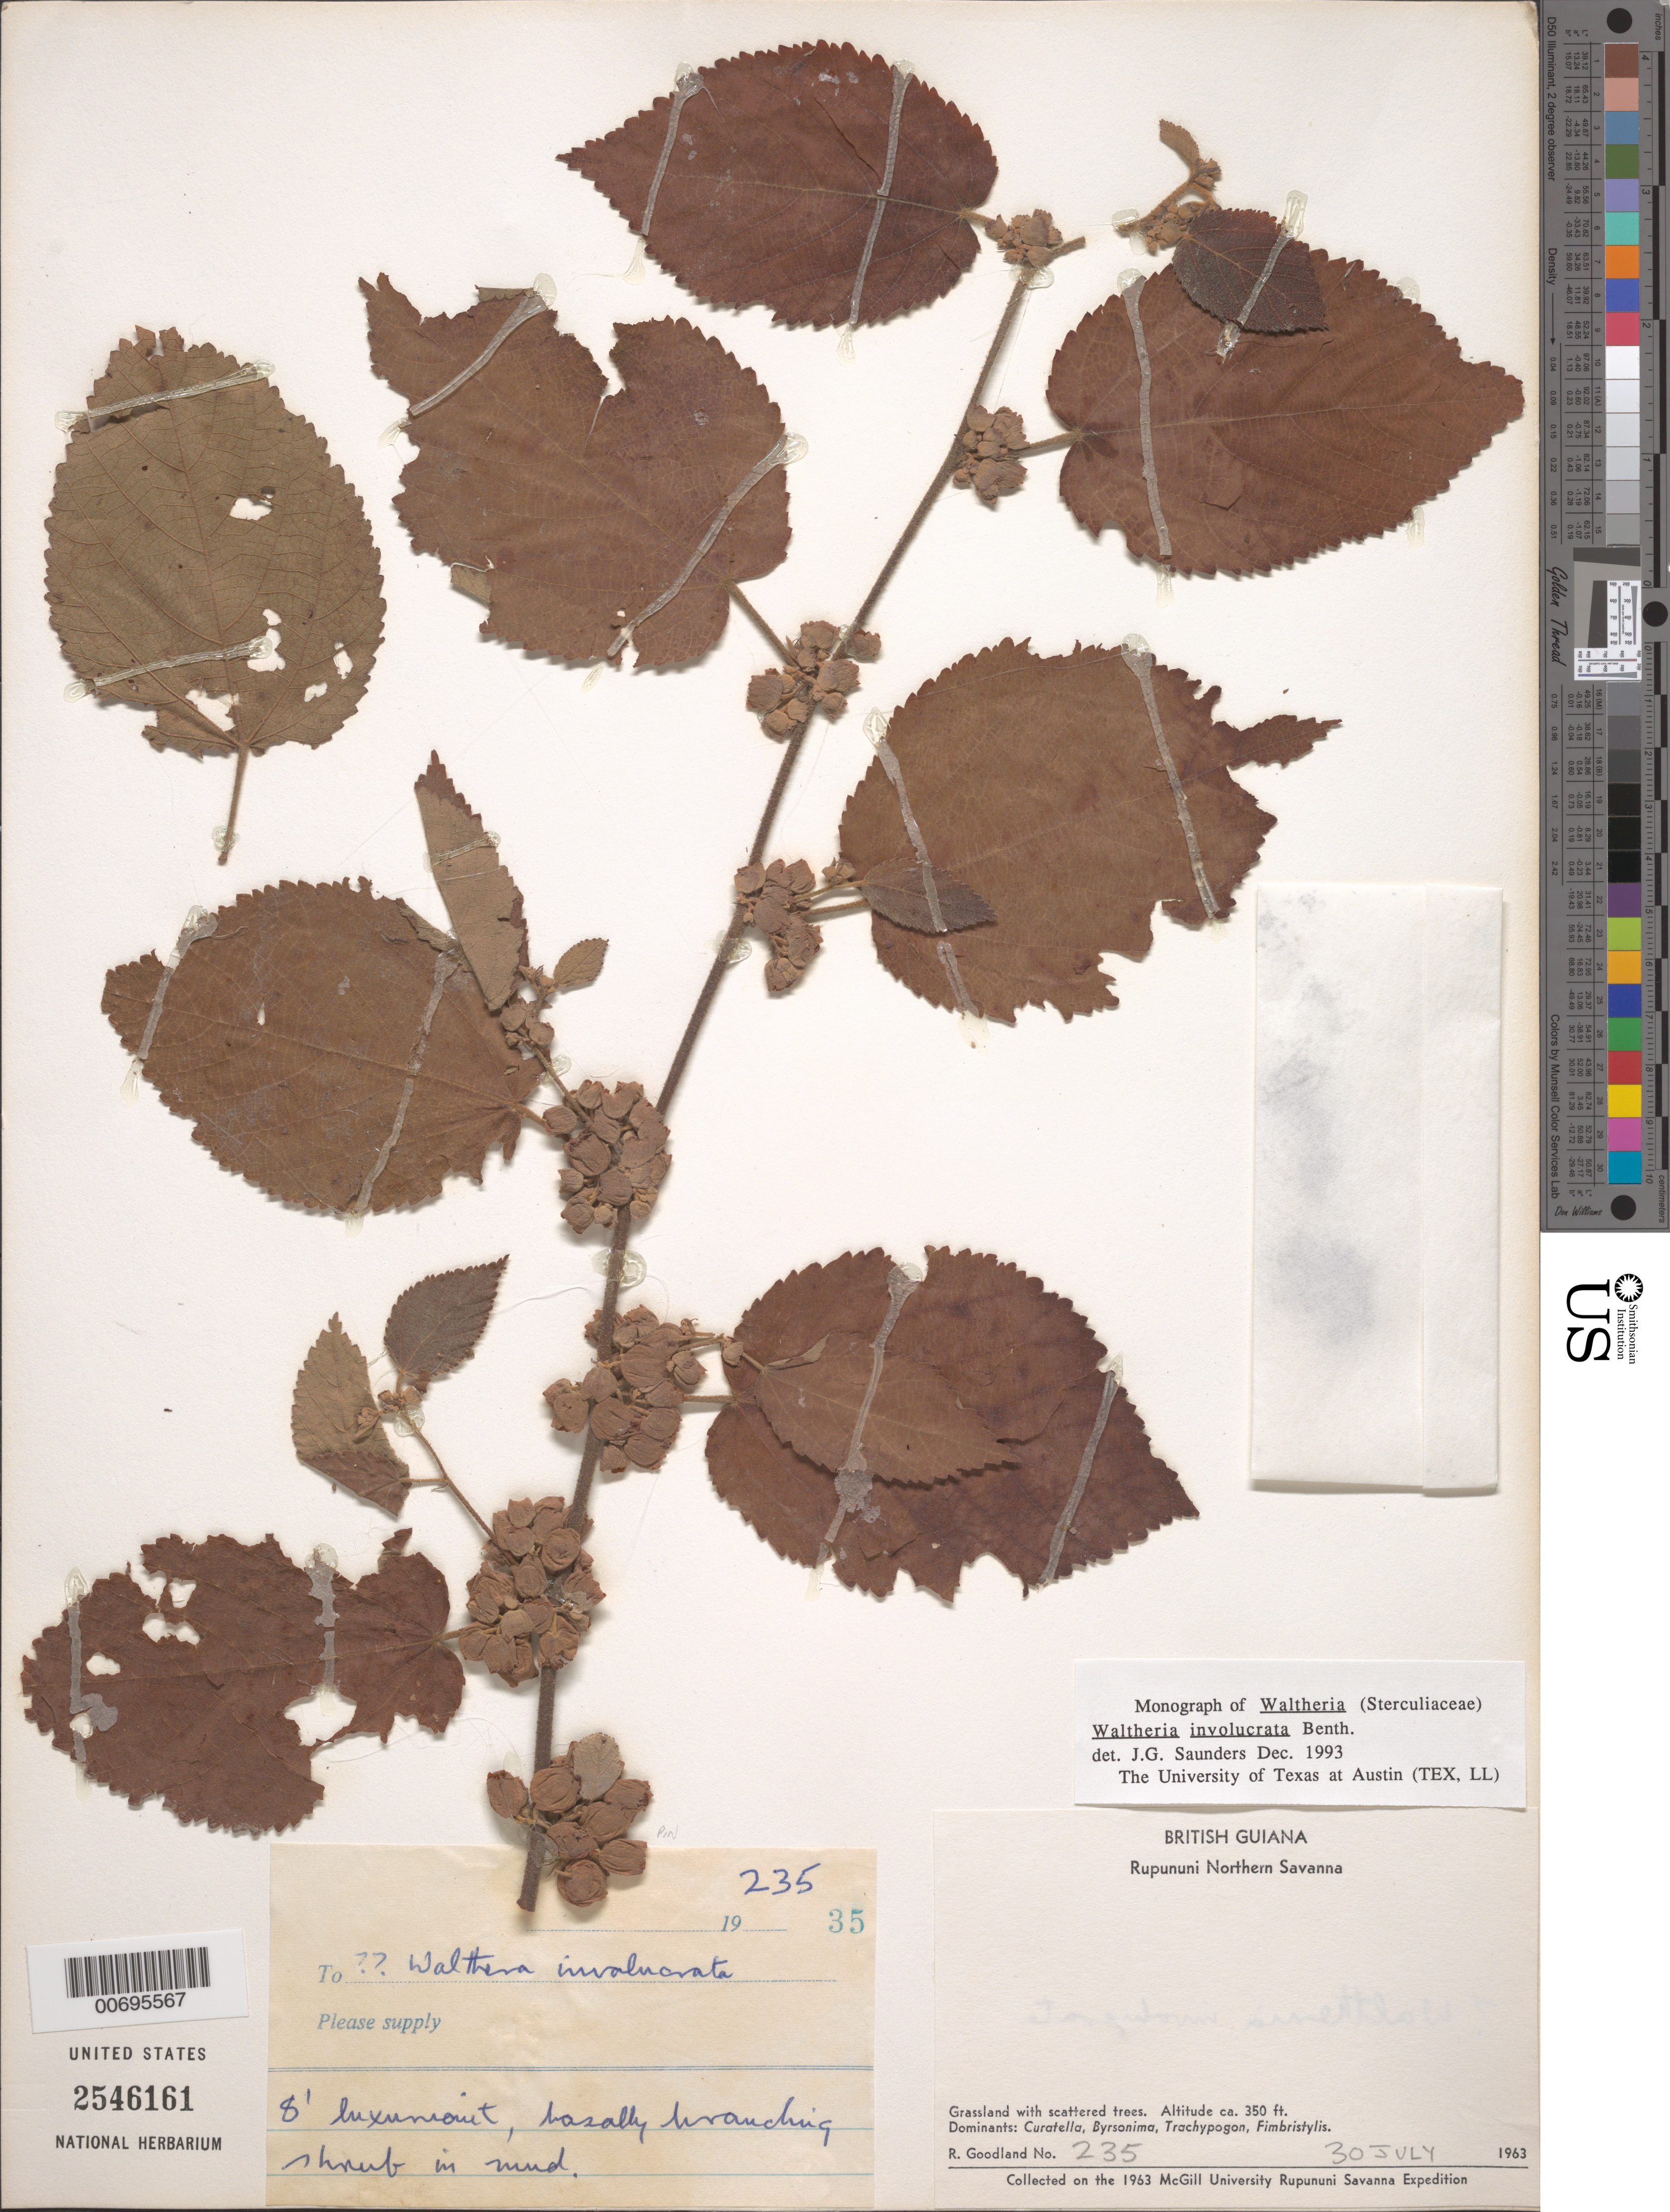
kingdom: Plantae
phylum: Tracheophyta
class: Magnoliopsida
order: Malvales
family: Malvaceae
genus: Waltheria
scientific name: Waltheria involucrata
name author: Benth.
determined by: Saunders, J. G.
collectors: R. Goodland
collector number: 235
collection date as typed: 30-Jul-63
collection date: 1963-07-30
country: Guyana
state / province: U. Takutu-U. Essequibo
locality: Rupununi Northern Savanna, St. Ignatius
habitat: Grassland with scattered trees. Dominants: Curatella, Byrsonima, Trachypogon, Fimbristylis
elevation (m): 107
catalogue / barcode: US 2546161